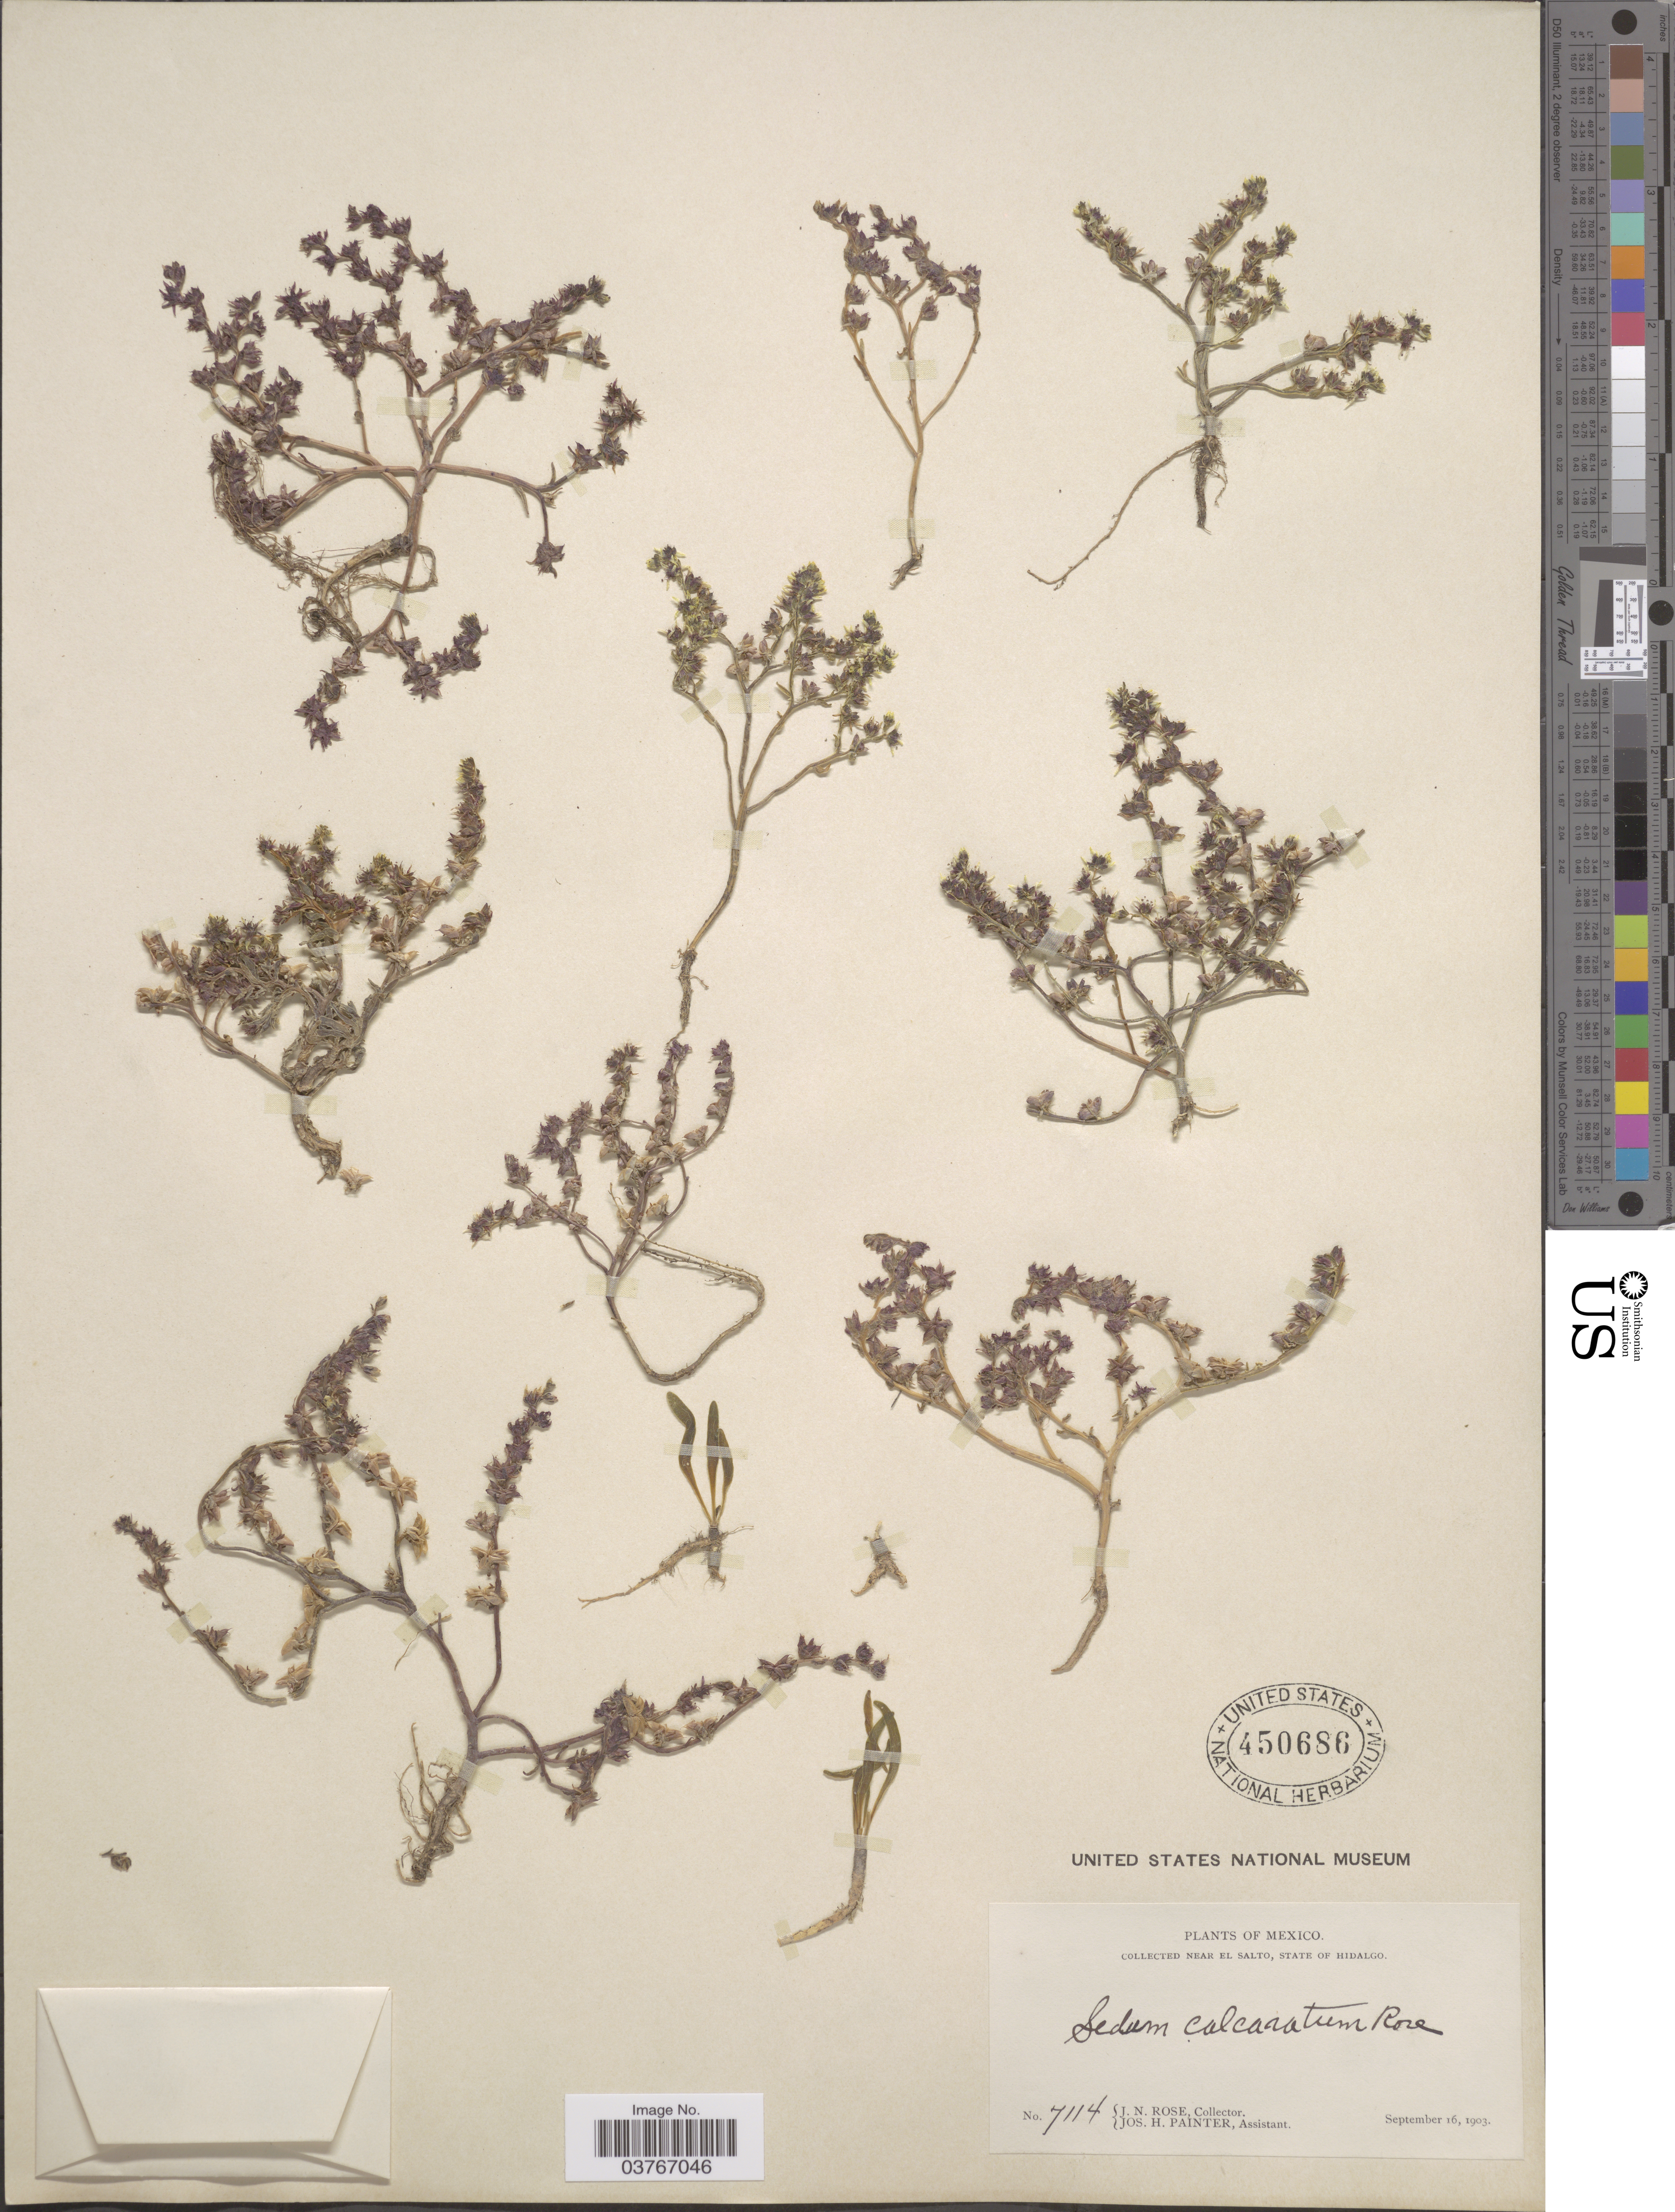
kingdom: Plantae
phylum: Tracheophyta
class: Magnoliopsida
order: Saxifragales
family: Crassulaceae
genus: Sedum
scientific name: Sedum calcaratum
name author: Rose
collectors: J. N. Rose & J. H. Painter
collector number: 7114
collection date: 1903-09-16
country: Mexico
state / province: Hidalgo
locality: Near El Salto.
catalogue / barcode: US 450686